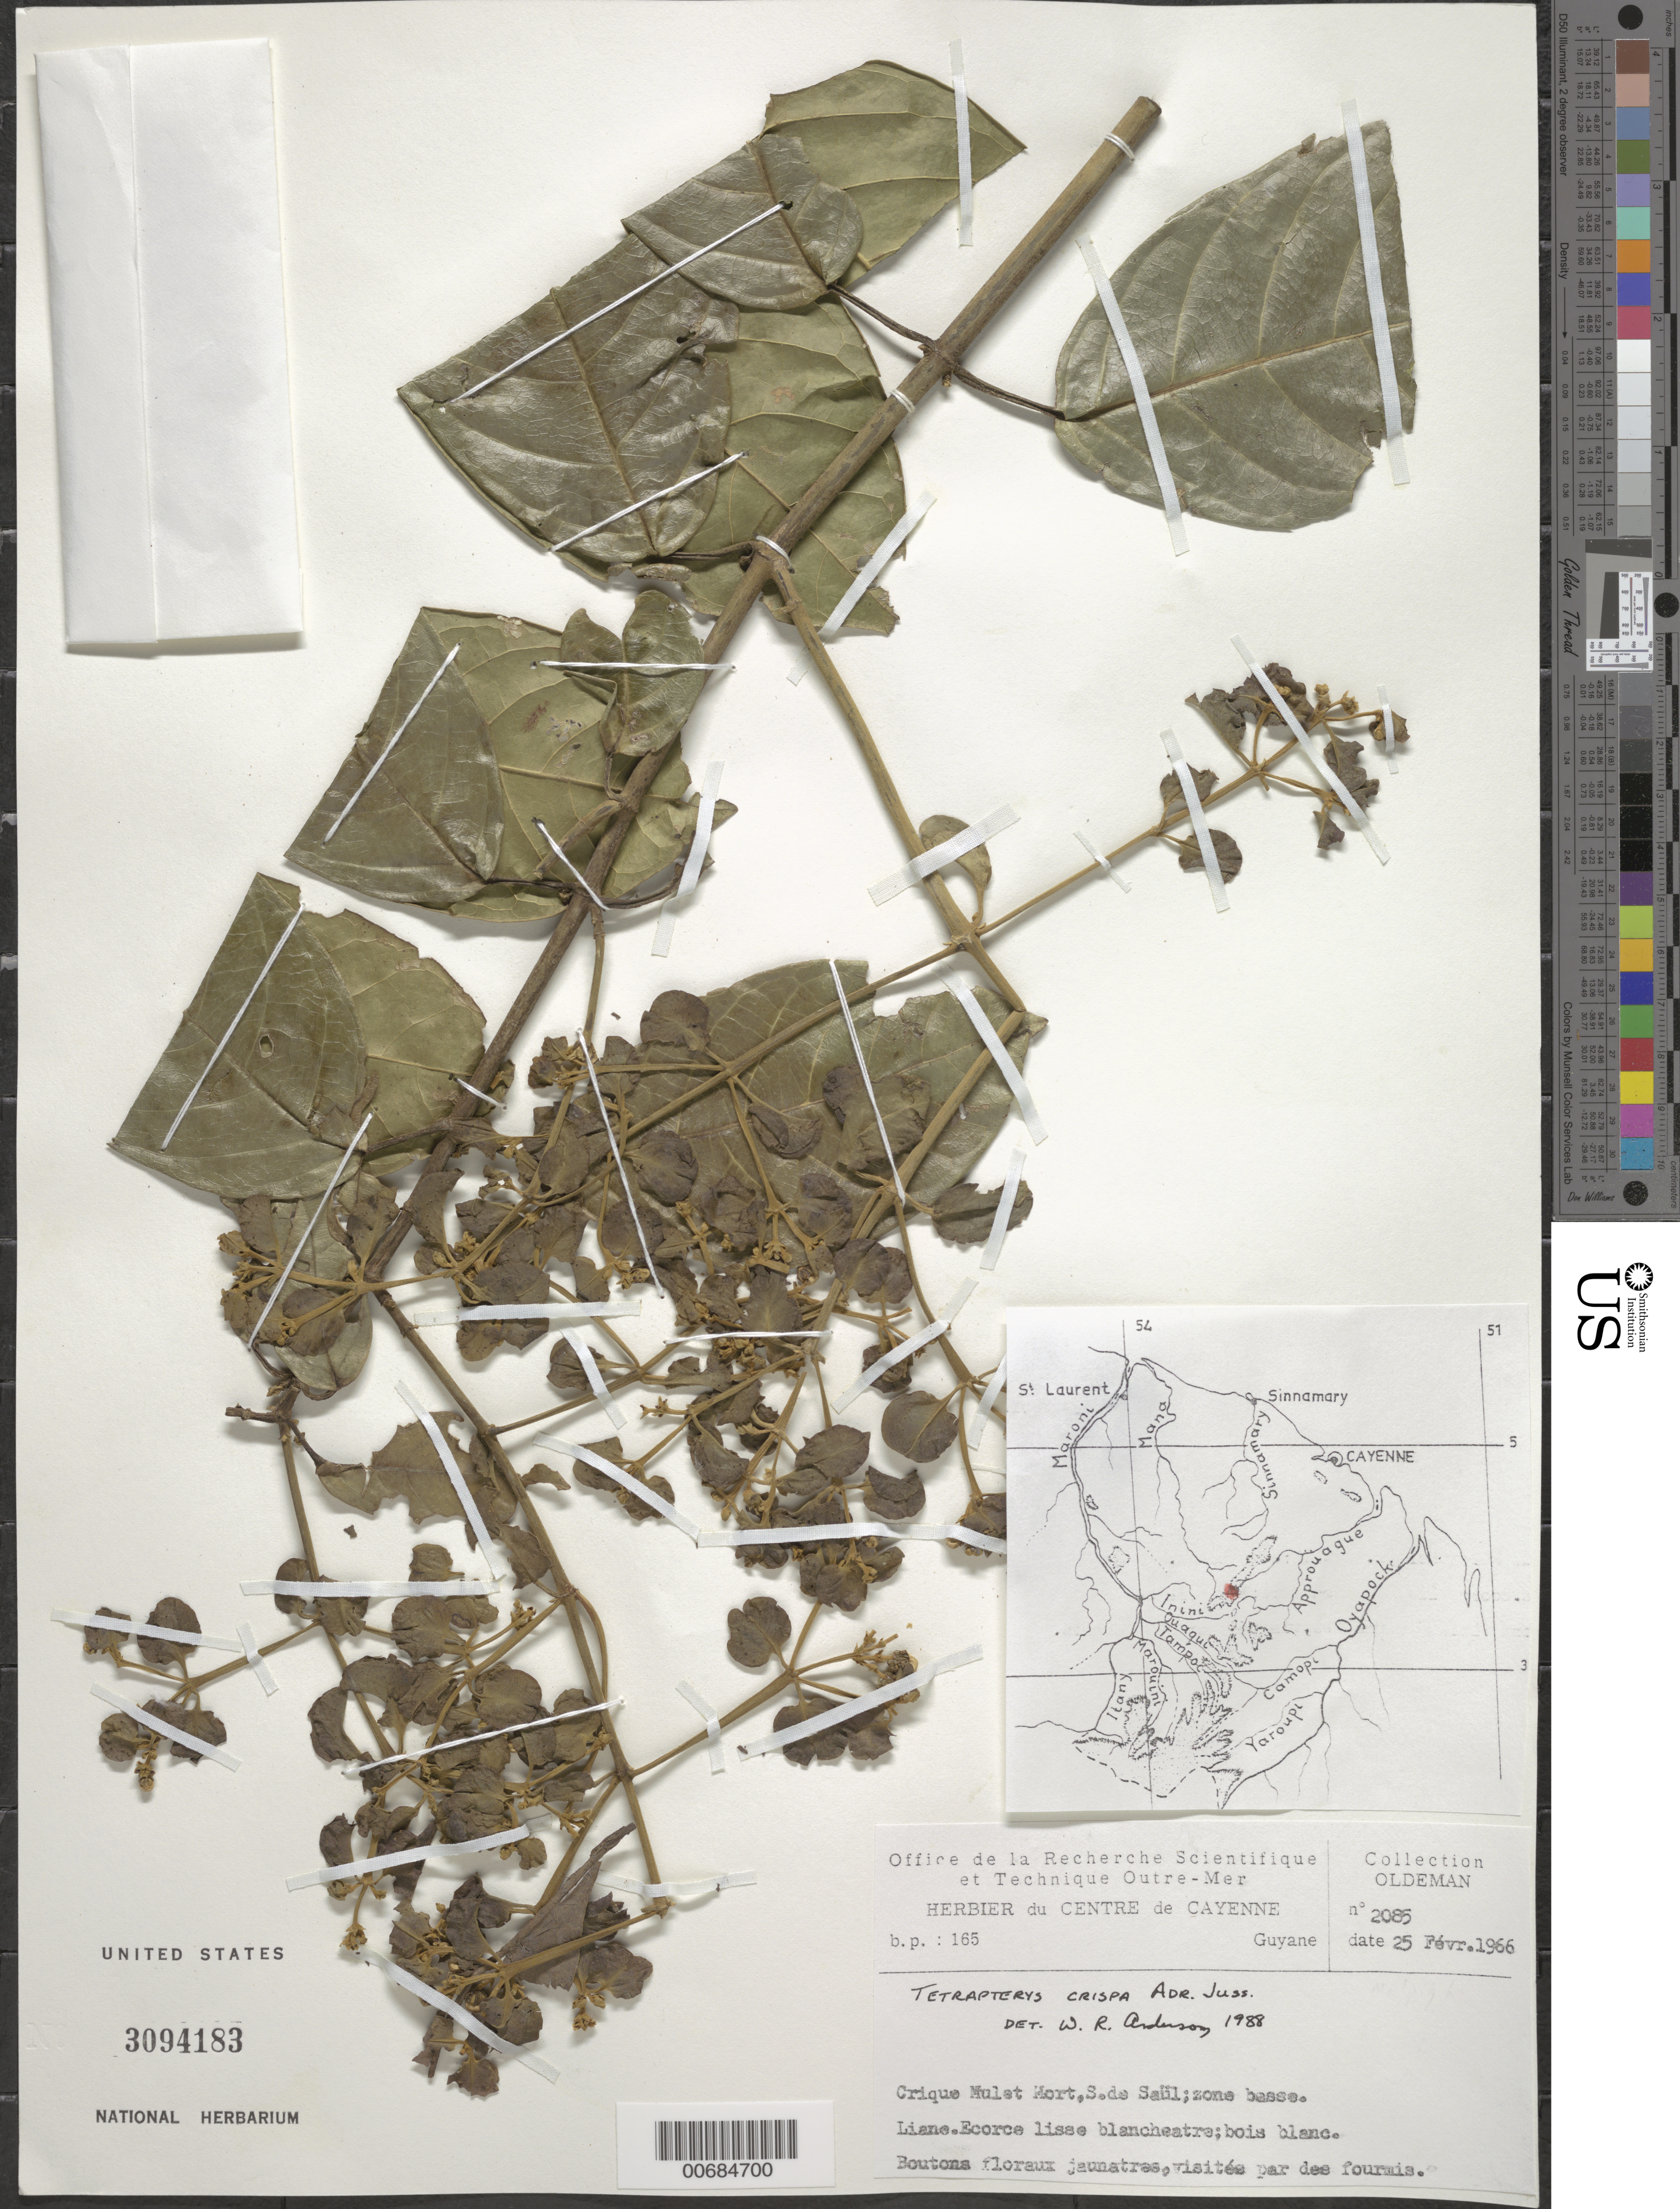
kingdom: Plantae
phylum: Tracheophyta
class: Magnoliopsida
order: Malpighiales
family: Malpighiaceae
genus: Tetrapterys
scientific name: Tetrapterys crispa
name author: A. Juss.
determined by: Anderson, W. R., (MICH), University of Michigan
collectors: R. Oldeman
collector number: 2085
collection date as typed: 25-Feb-66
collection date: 1966-02-25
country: French Guiana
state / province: Saint-Laurent-du-Maroni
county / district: Saül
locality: Crique Mulet Mort, S de Saül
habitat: Zone basse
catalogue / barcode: US 3094183